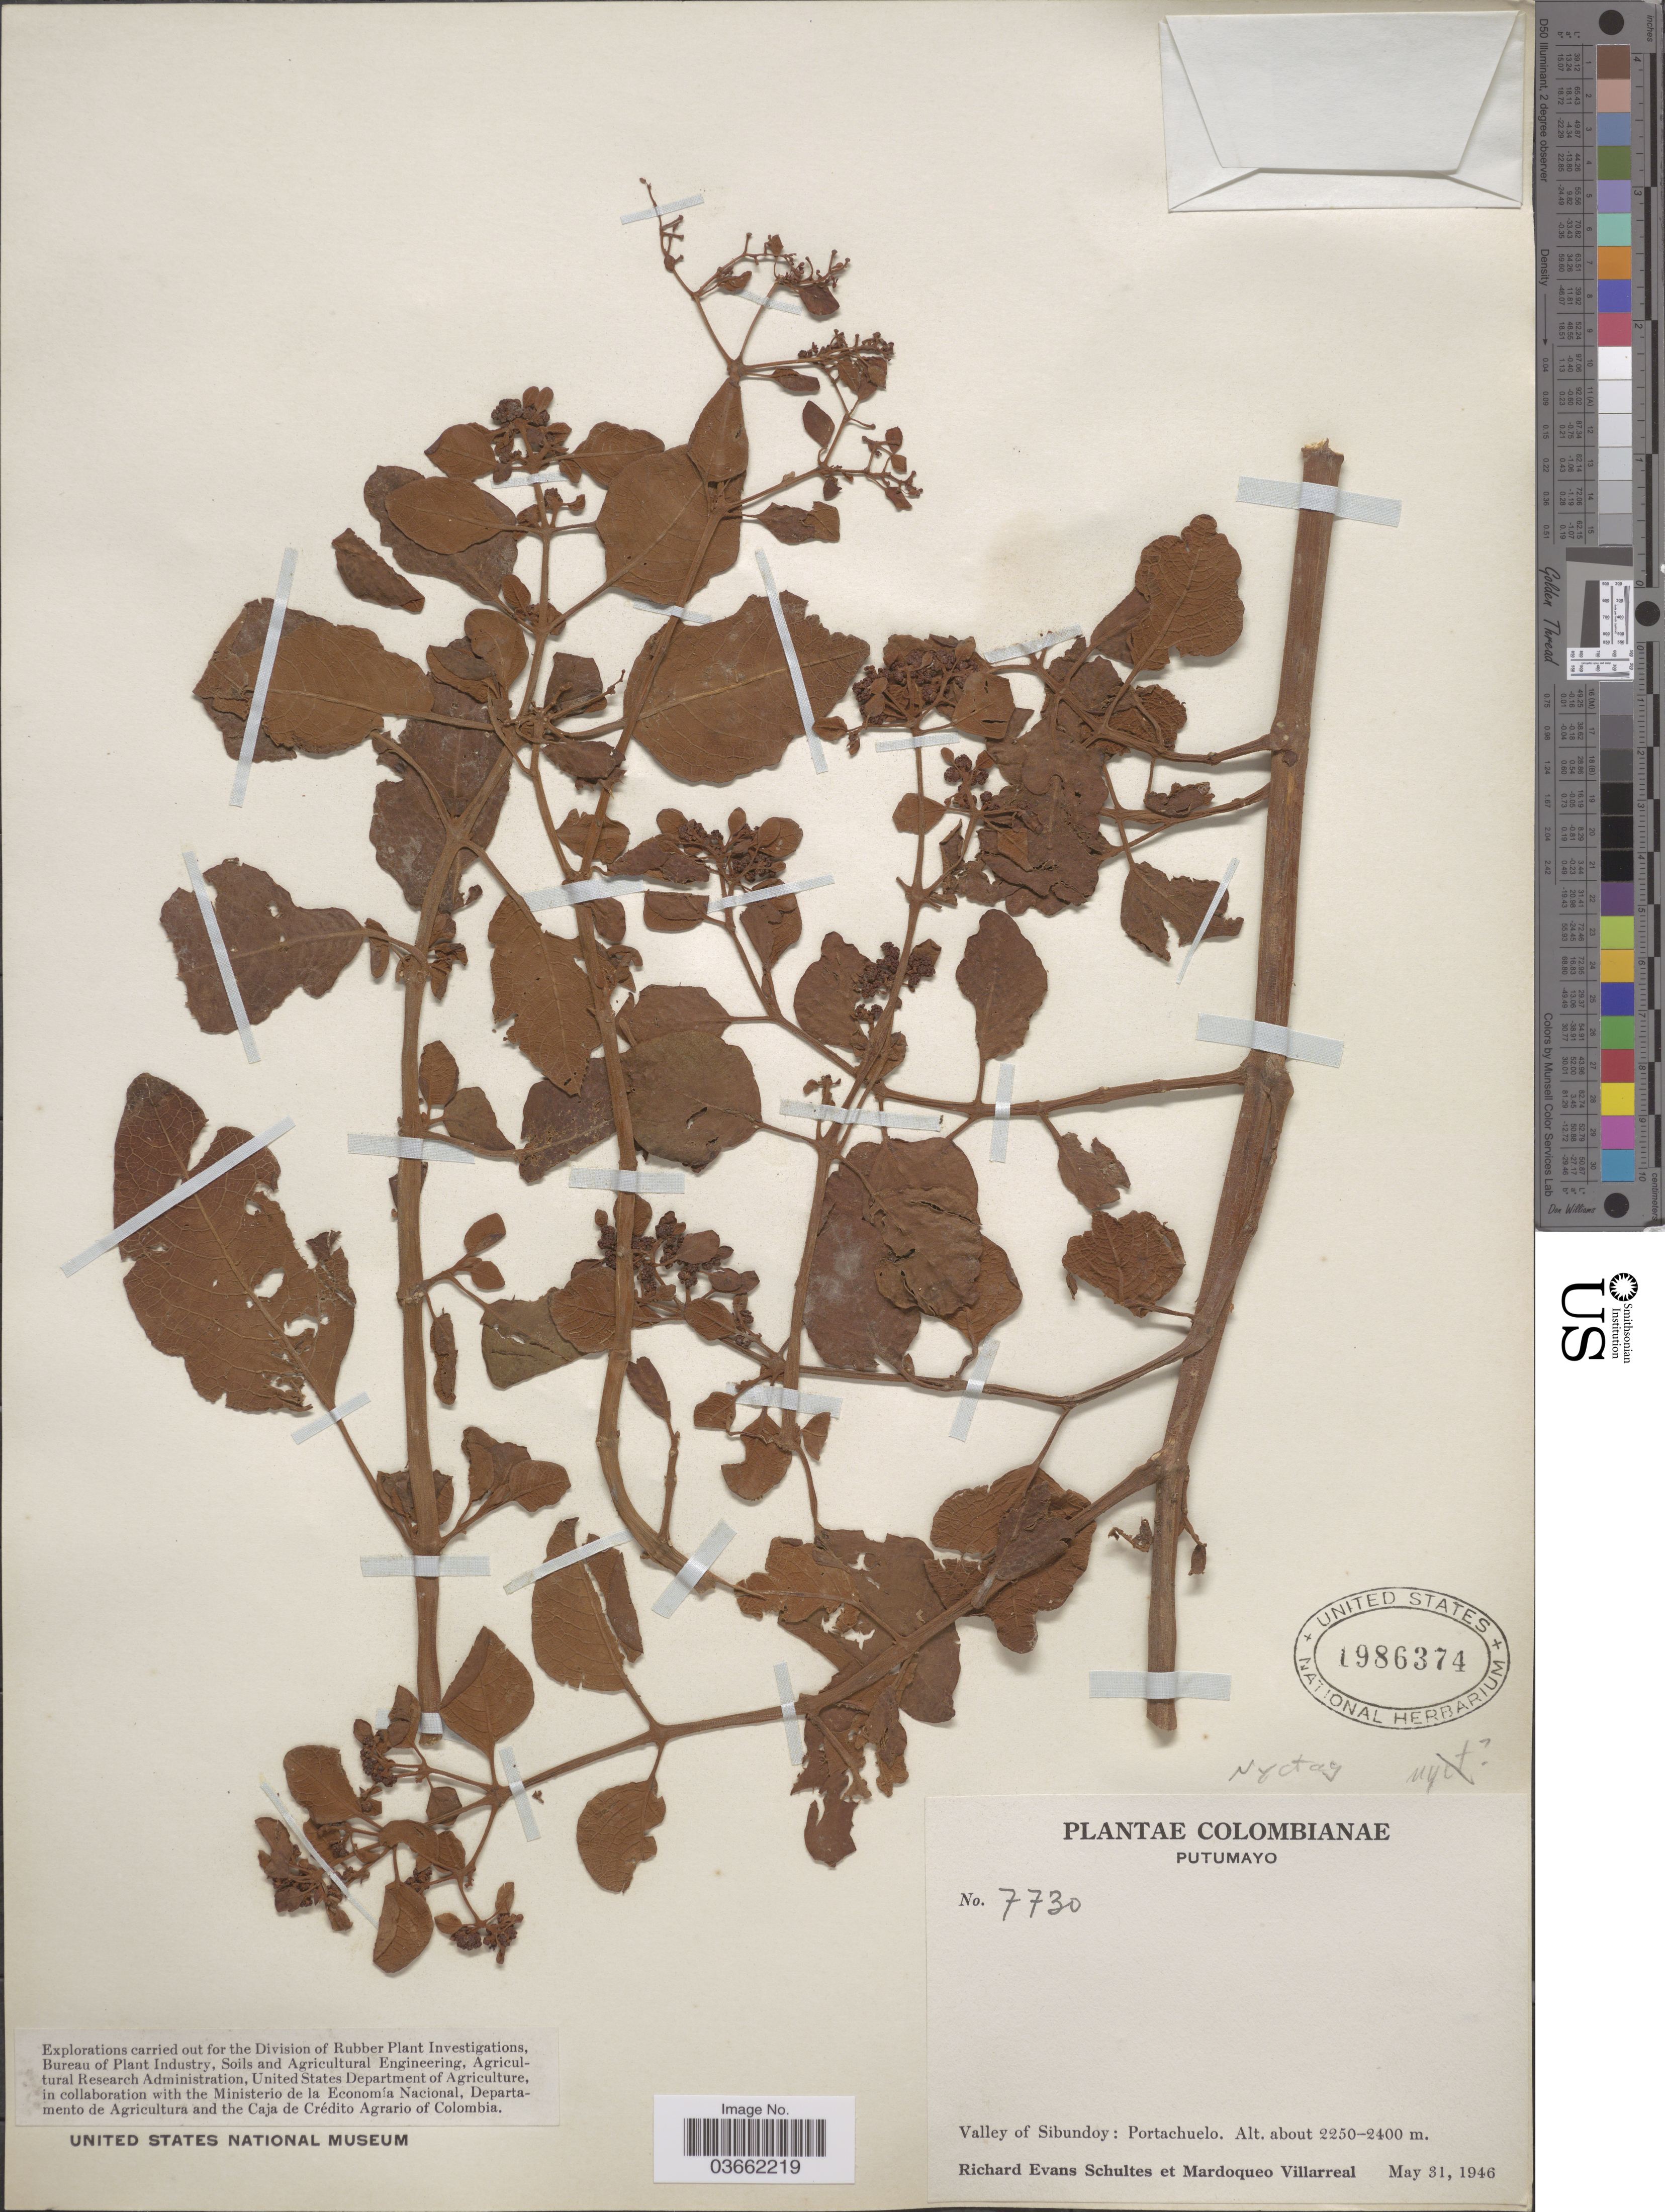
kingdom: Plantae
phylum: Tracheophyta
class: Magnoliopsida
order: Caryophyllales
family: Nyctaginaceae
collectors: R. E. Schultes & M. Villareal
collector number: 7730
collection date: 1946-05-31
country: Colombia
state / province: Putumayo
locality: Valley of Sibundoy: Portachuelo.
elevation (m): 2250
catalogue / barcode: US 1986374